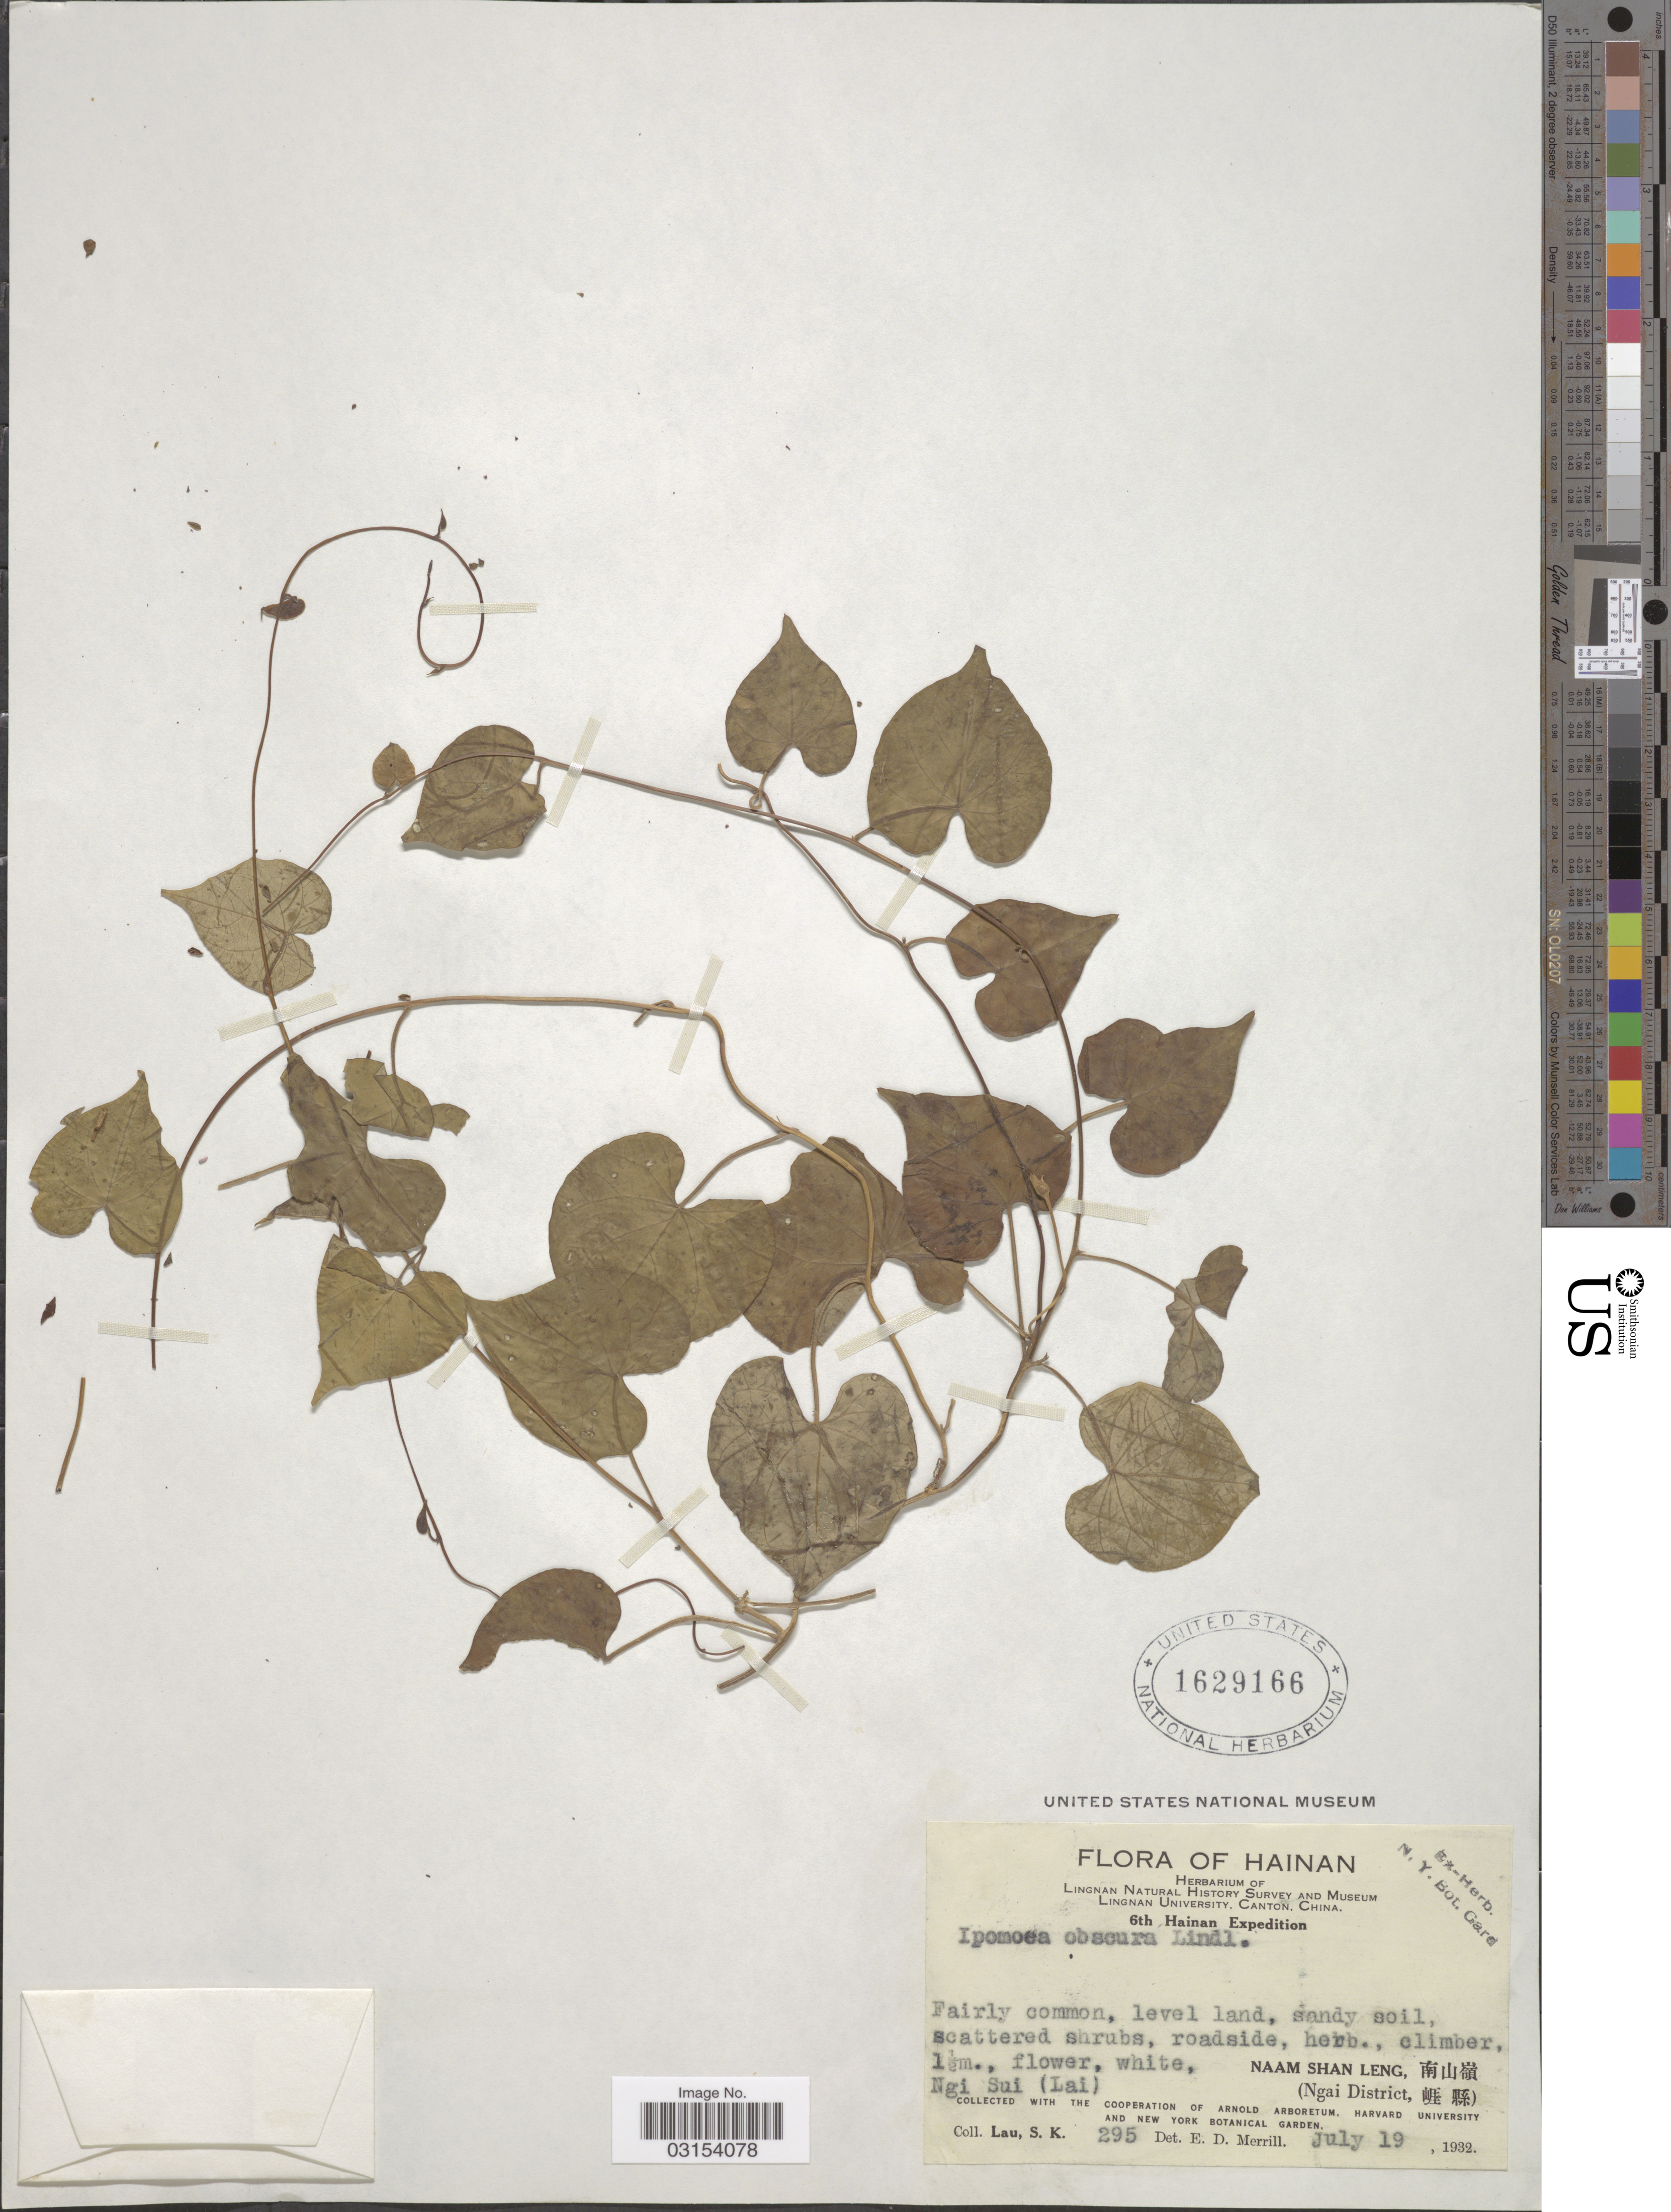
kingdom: Plantae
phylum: Tracheophyta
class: Magnoliopsida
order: Solanales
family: Convolvulaceae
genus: Ipomoea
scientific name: Ipomoea obscura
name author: (L.) Ker Gawl.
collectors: S. K. Lau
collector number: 295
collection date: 1932-07-19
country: China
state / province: Hainan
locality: HainanNaam Shan Leng, (Ngai District)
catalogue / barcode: US 1629166